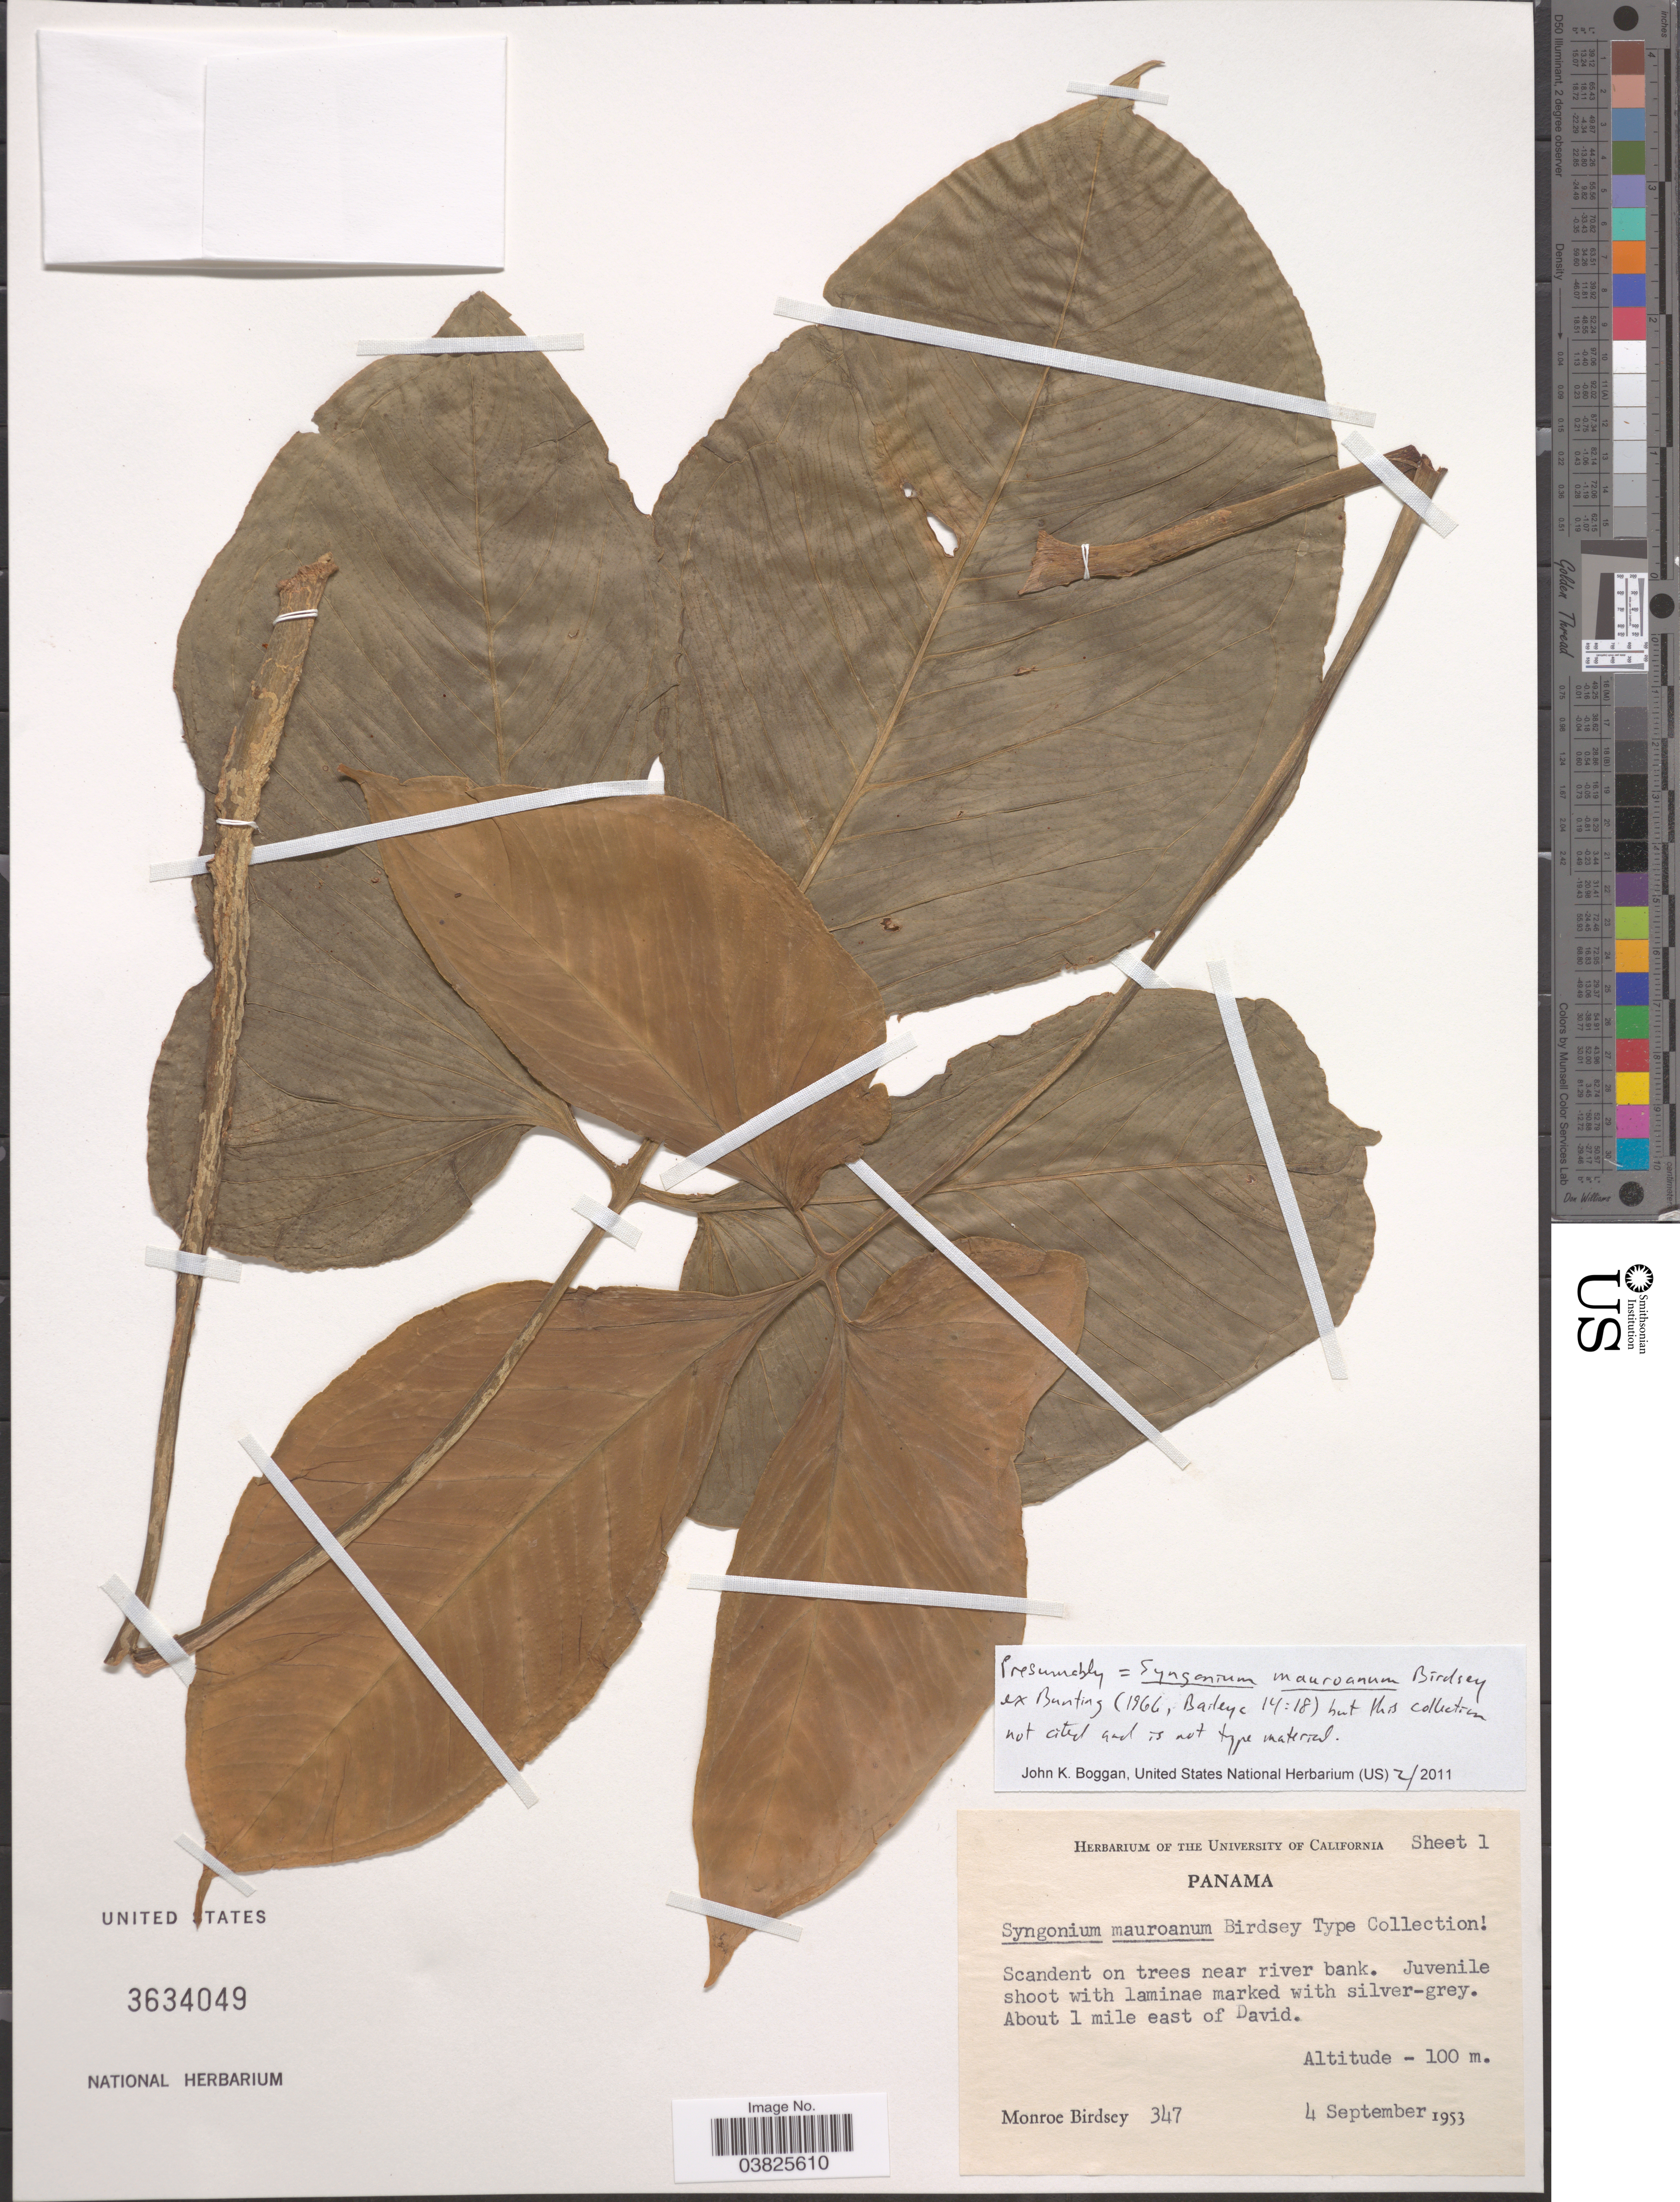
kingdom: Plantae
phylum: Tracheophyta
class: Liliopsida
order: Alismatales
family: Araceae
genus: Syngonium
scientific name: Syngonium mauroanum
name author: Birdsey ex G.S. Bunting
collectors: M. Birdsey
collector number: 347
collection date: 1953-09-04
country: Panama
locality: About 1 mile east of David.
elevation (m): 100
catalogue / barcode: US 3634049